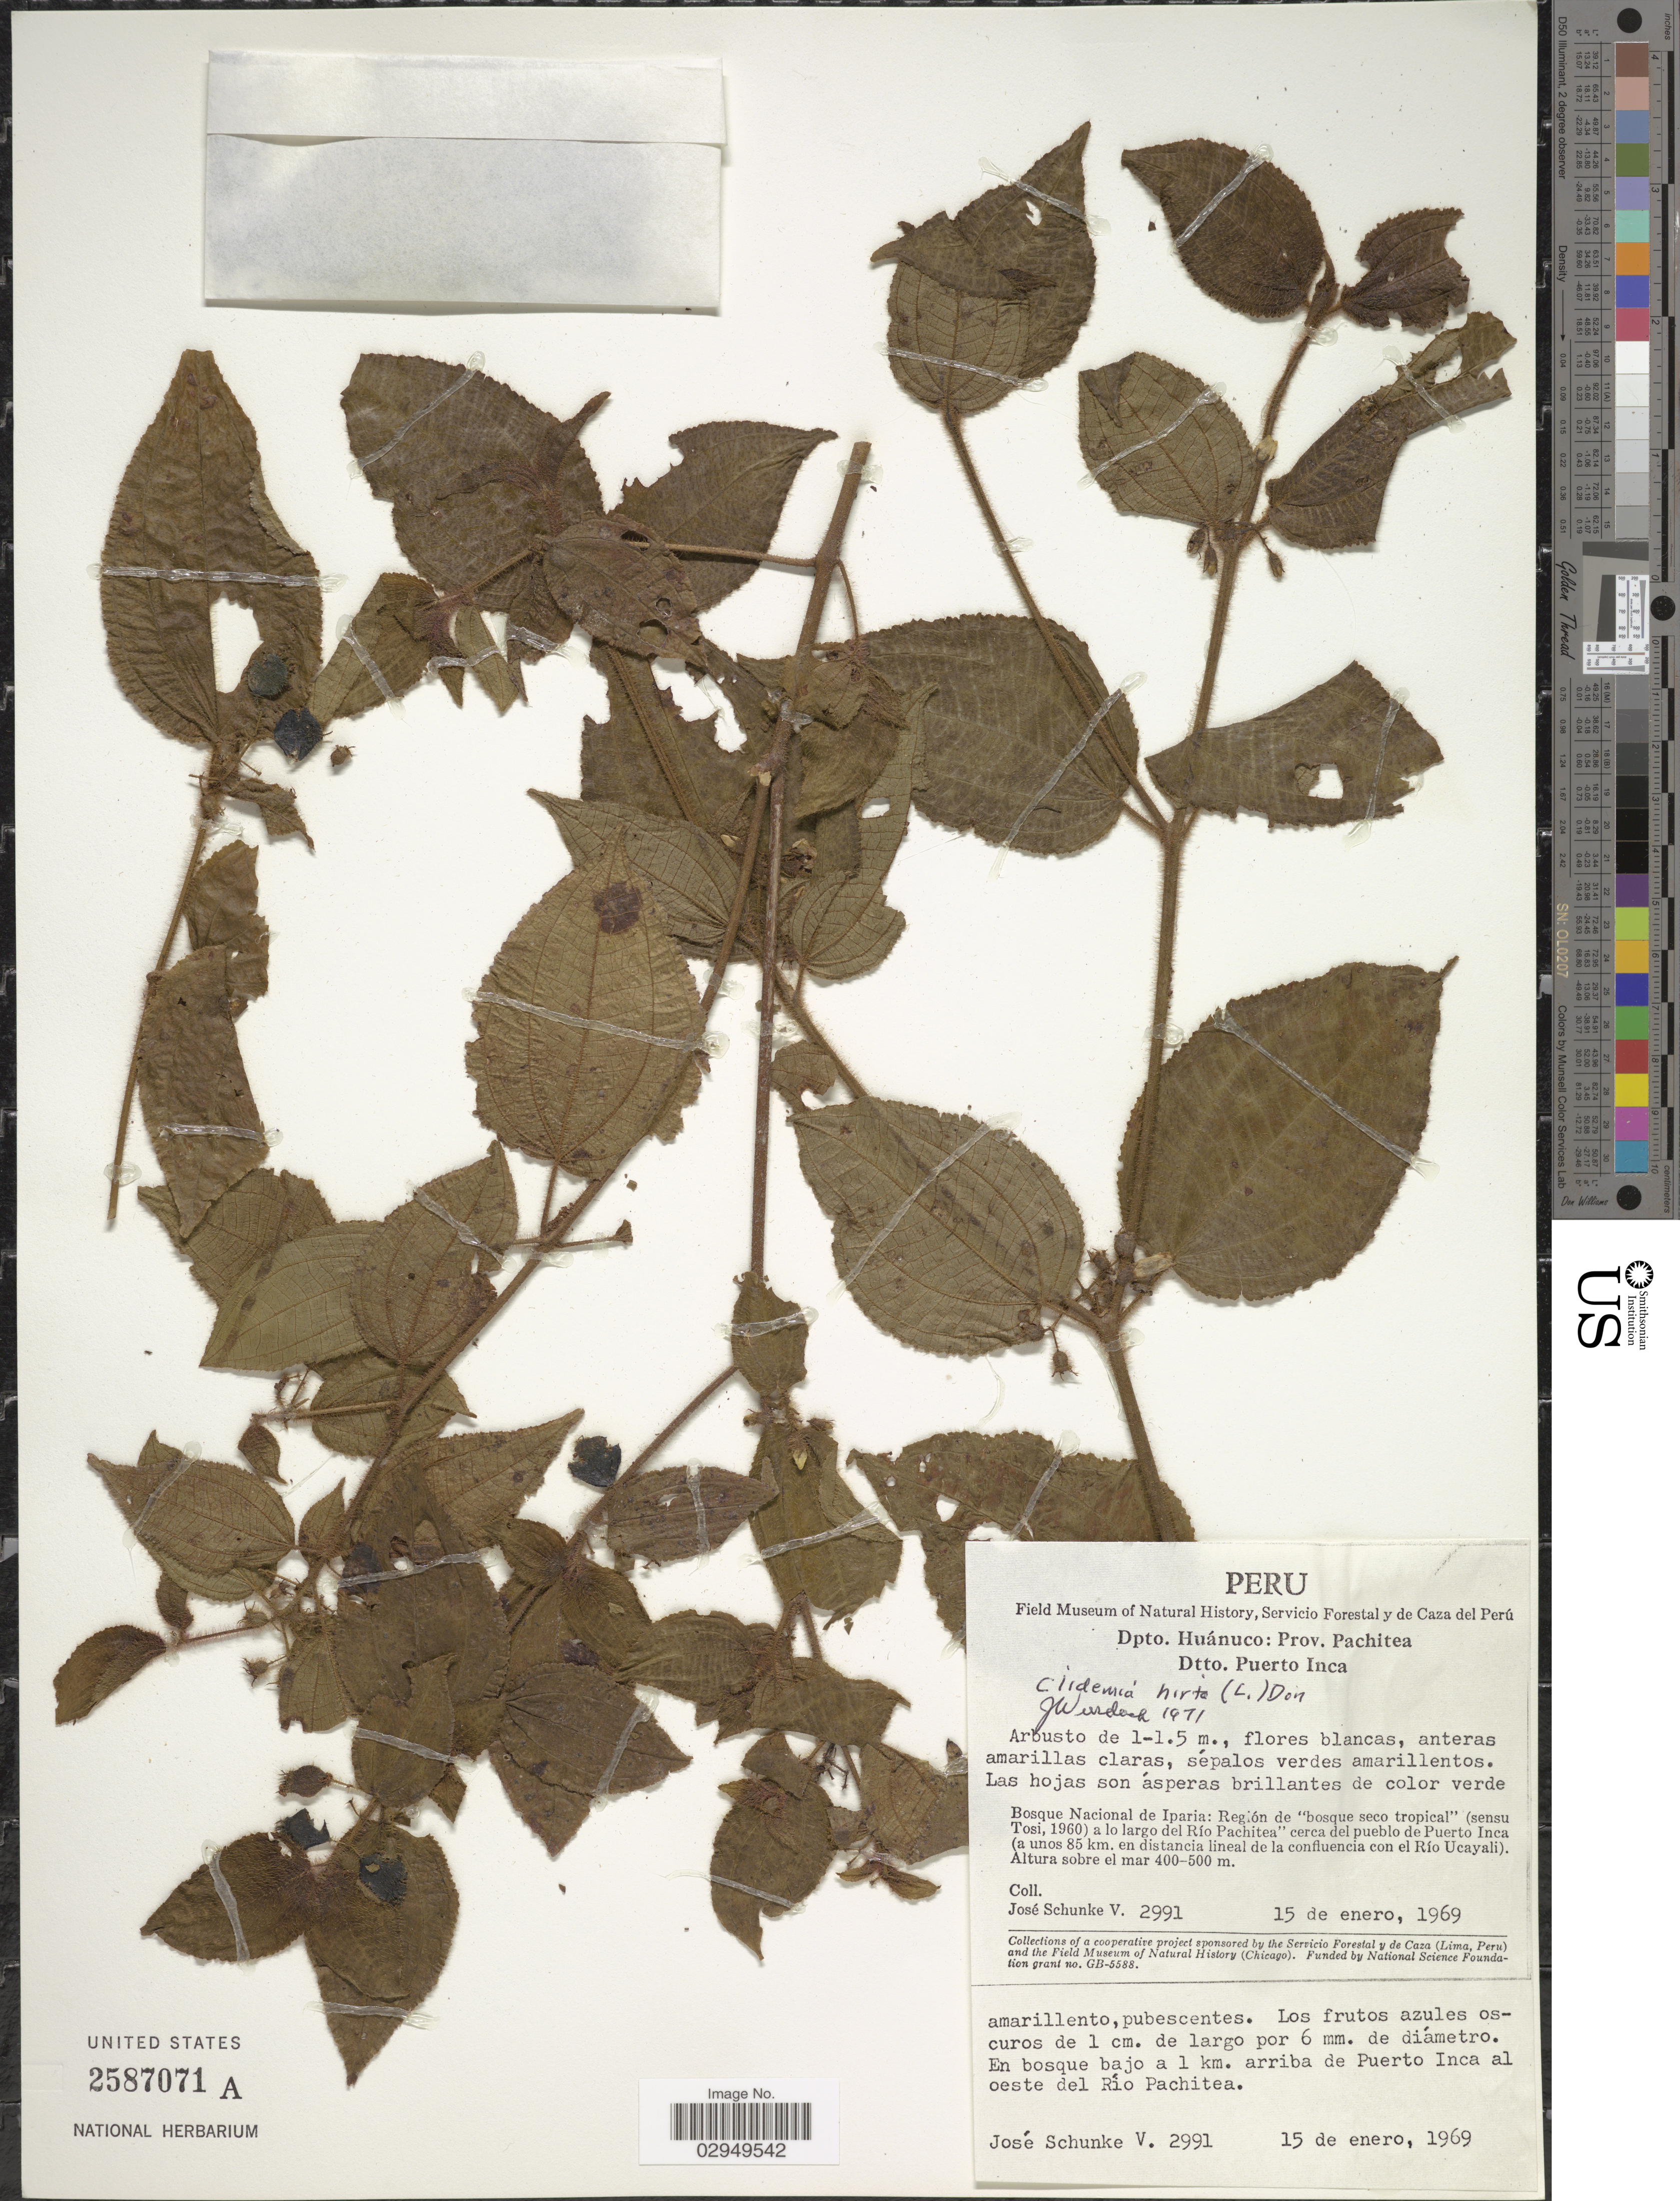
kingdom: Plantae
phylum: Tracheophyta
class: Magnoliopsida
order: Myrtales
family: Melastomataceae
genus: Clidemia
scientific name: Clidemia hirta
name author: (L.) D. Don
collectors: J. Schunke Vigo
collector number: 2991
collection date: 1969-01-15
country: Peru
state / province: Huánuco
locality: Dpto. Huánuco: Prov. Pachitea, Dtto. Puerto Inca. Bosque Nacional de Iparia: Región de "bosque seco tropical" (sensu Tosi, 1960) a lo largo del Río Pachitea cerca del pueblo de Puerto Inca (a unos 85 km. en distancia lineal de la confluencia con el Río Ucayali). En bosque bajo a 1 km arriba de Puerto Inca al oeste del Río Pachitea.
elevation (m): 400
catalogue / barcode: US 2587071A